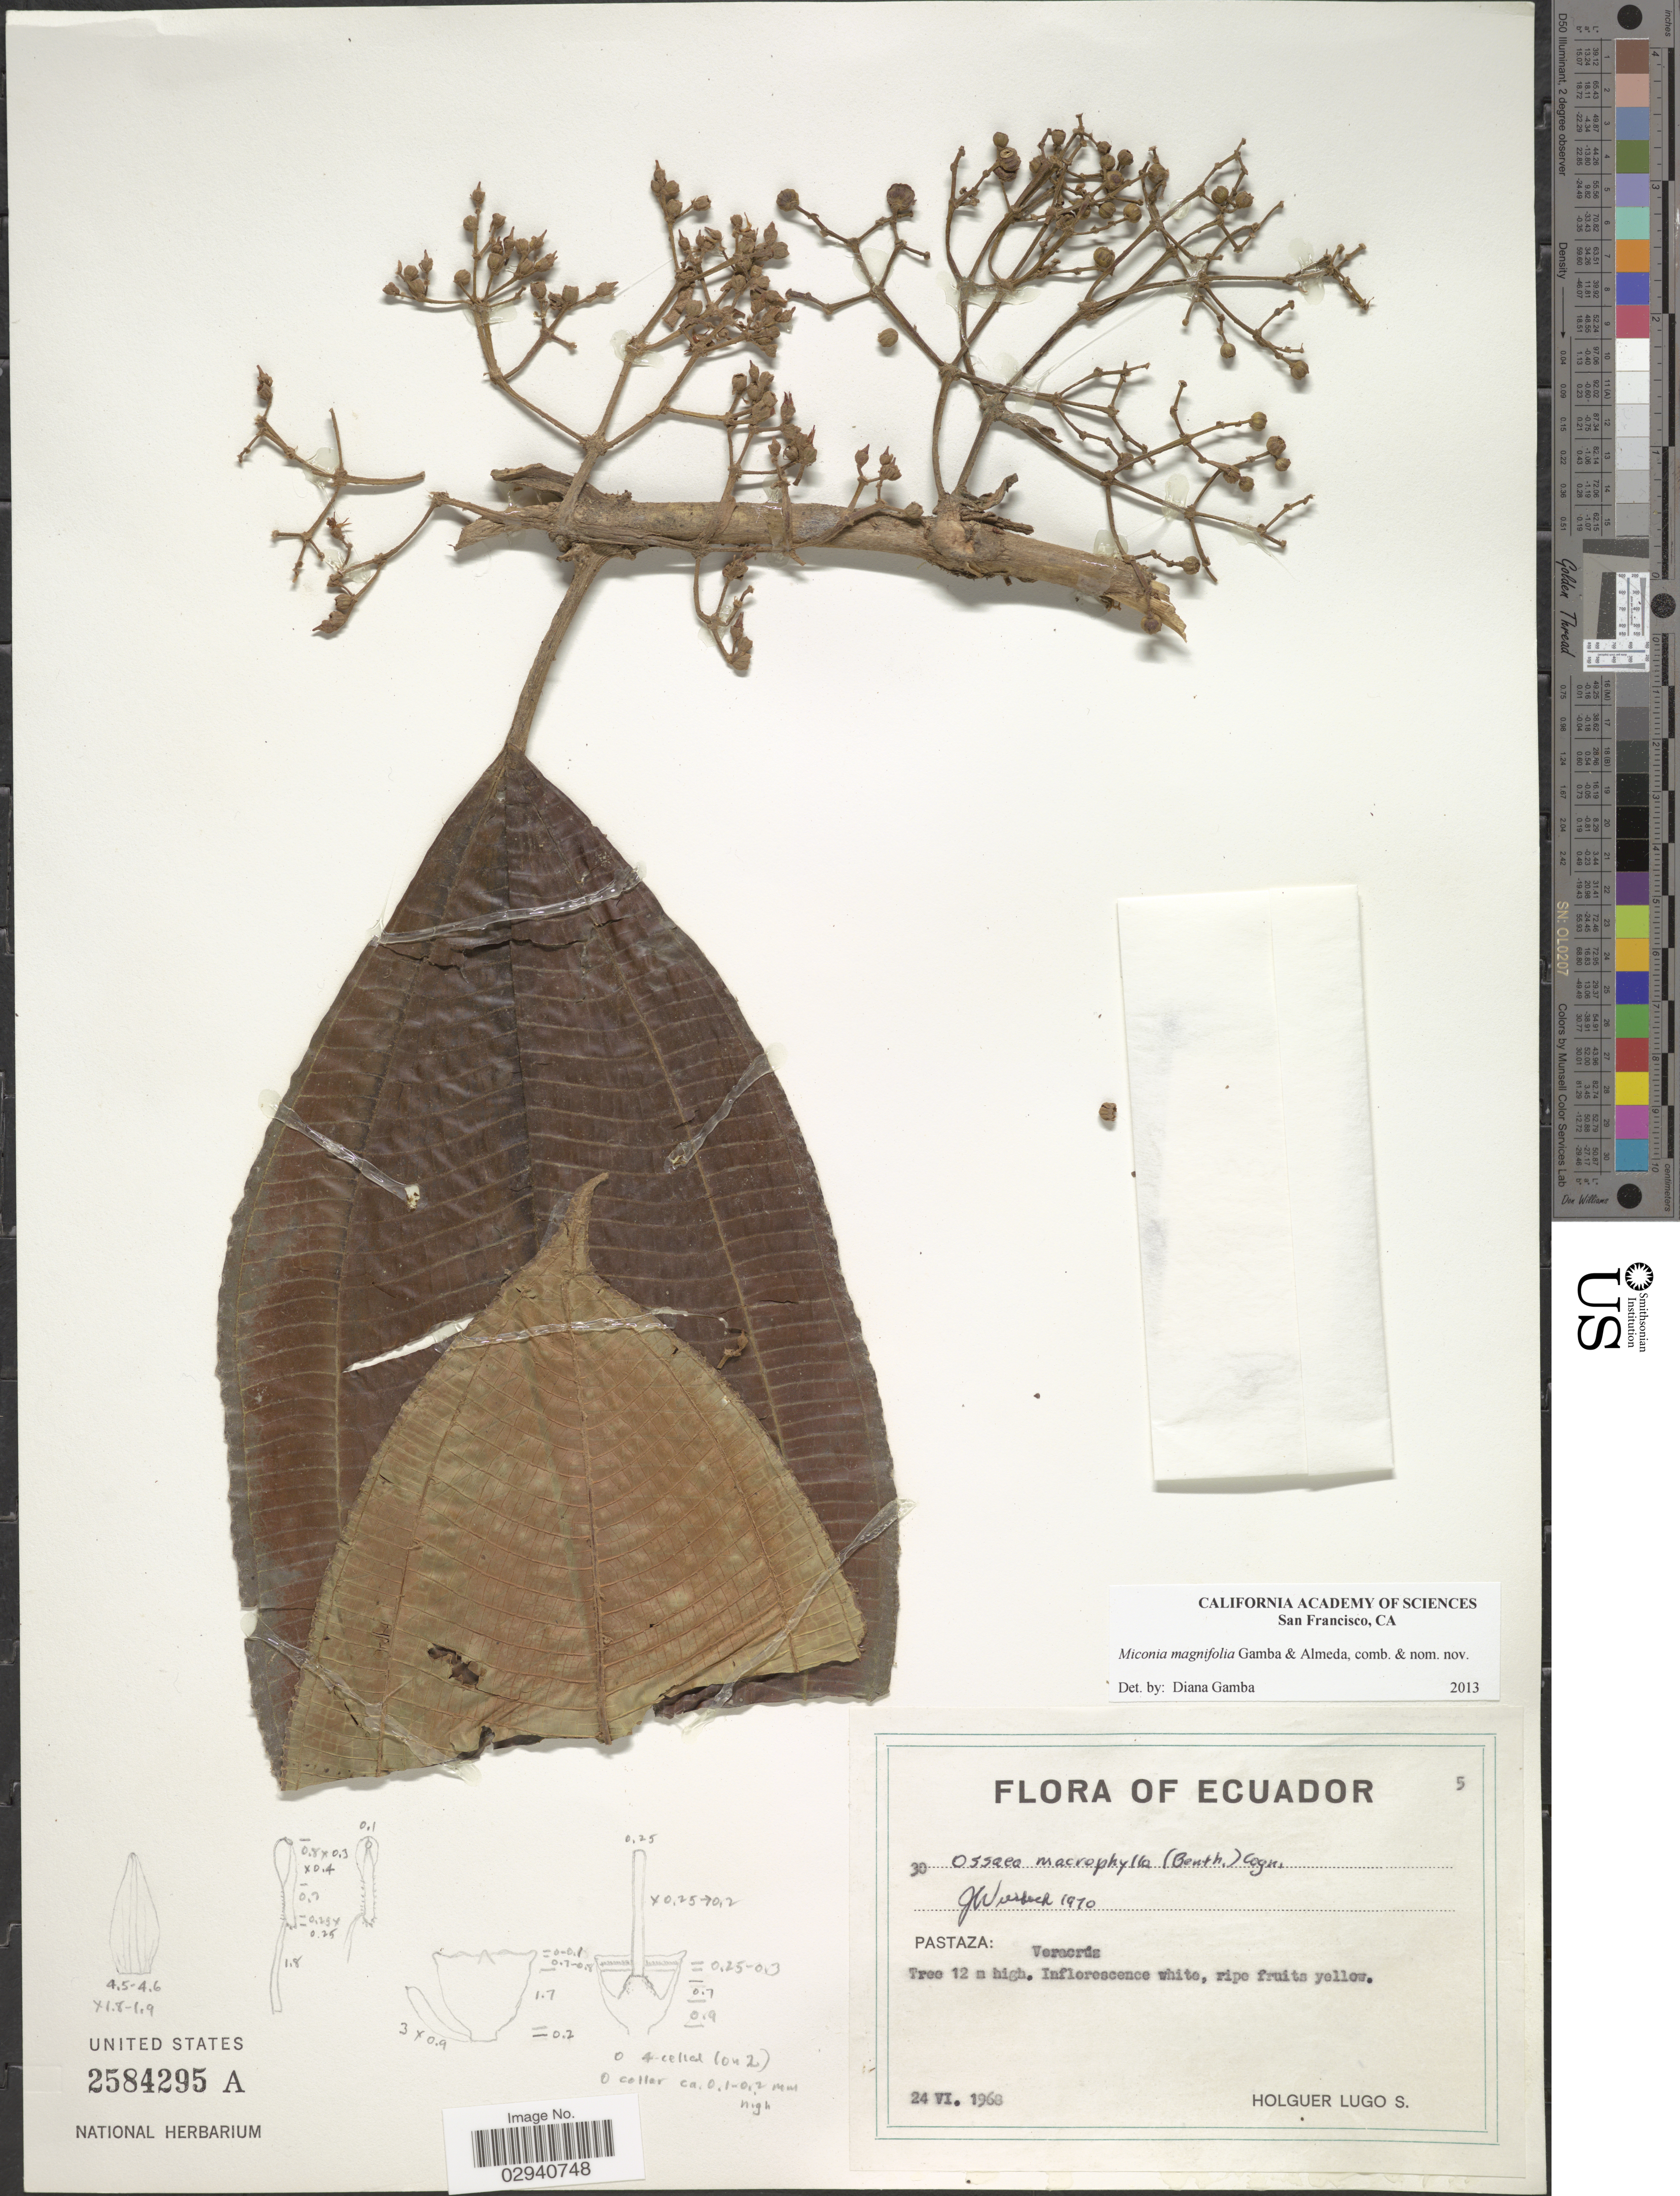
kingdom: Plantae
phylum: Tracheophyta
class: Magnoliopsida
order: Myrtales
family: Melastomataceae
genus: Miconia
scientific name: Miconia magnifolia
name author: Gamba & Almeda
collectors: H. Lugo S.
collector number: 30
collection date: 1968-06-24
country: Ecuador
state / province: Pastaza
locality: Veracrúz.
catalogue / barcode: US 2584295A